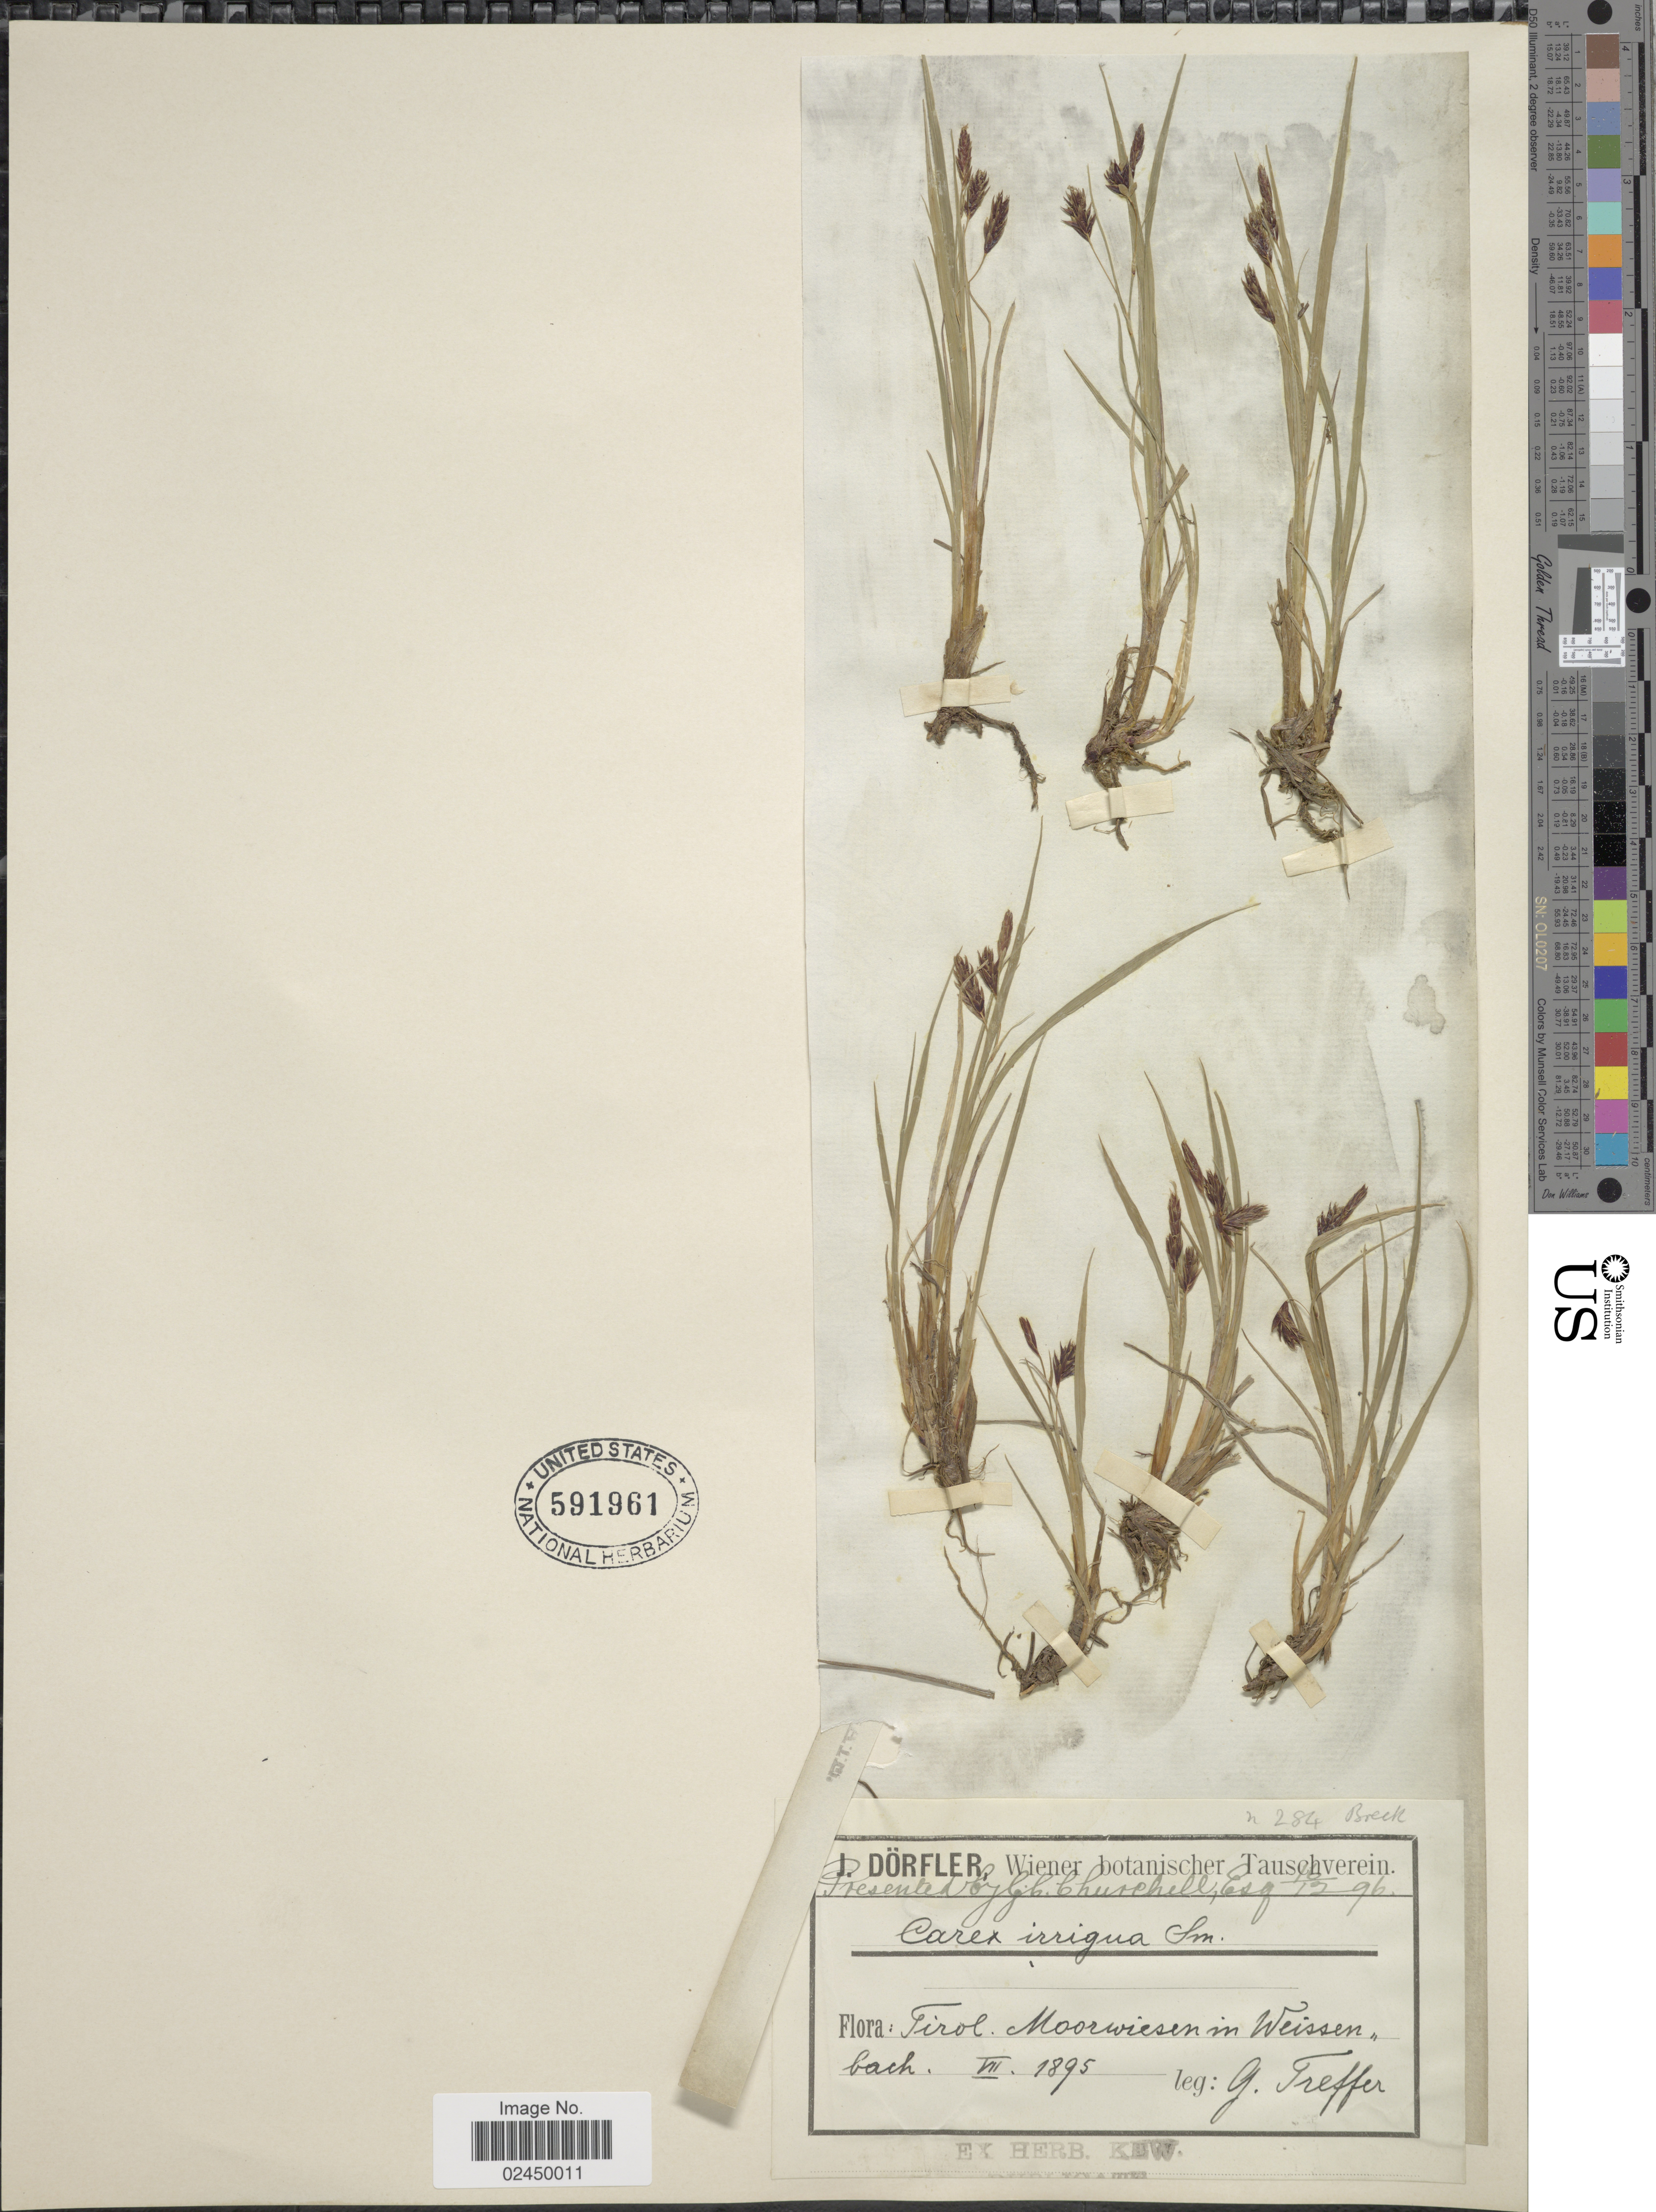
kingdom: Plantae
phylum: Tracheophyta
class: Liliopsida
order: Poales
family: Cyperaceae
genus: Carex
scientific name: Carex irrigua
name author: (Wahlenb.) Sm. ex Hoppe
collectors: G. Treffer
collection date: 1895-07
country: Austria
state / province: Tirol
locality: Tirol: Moorwiesen in Weissen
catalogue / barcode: US 591961